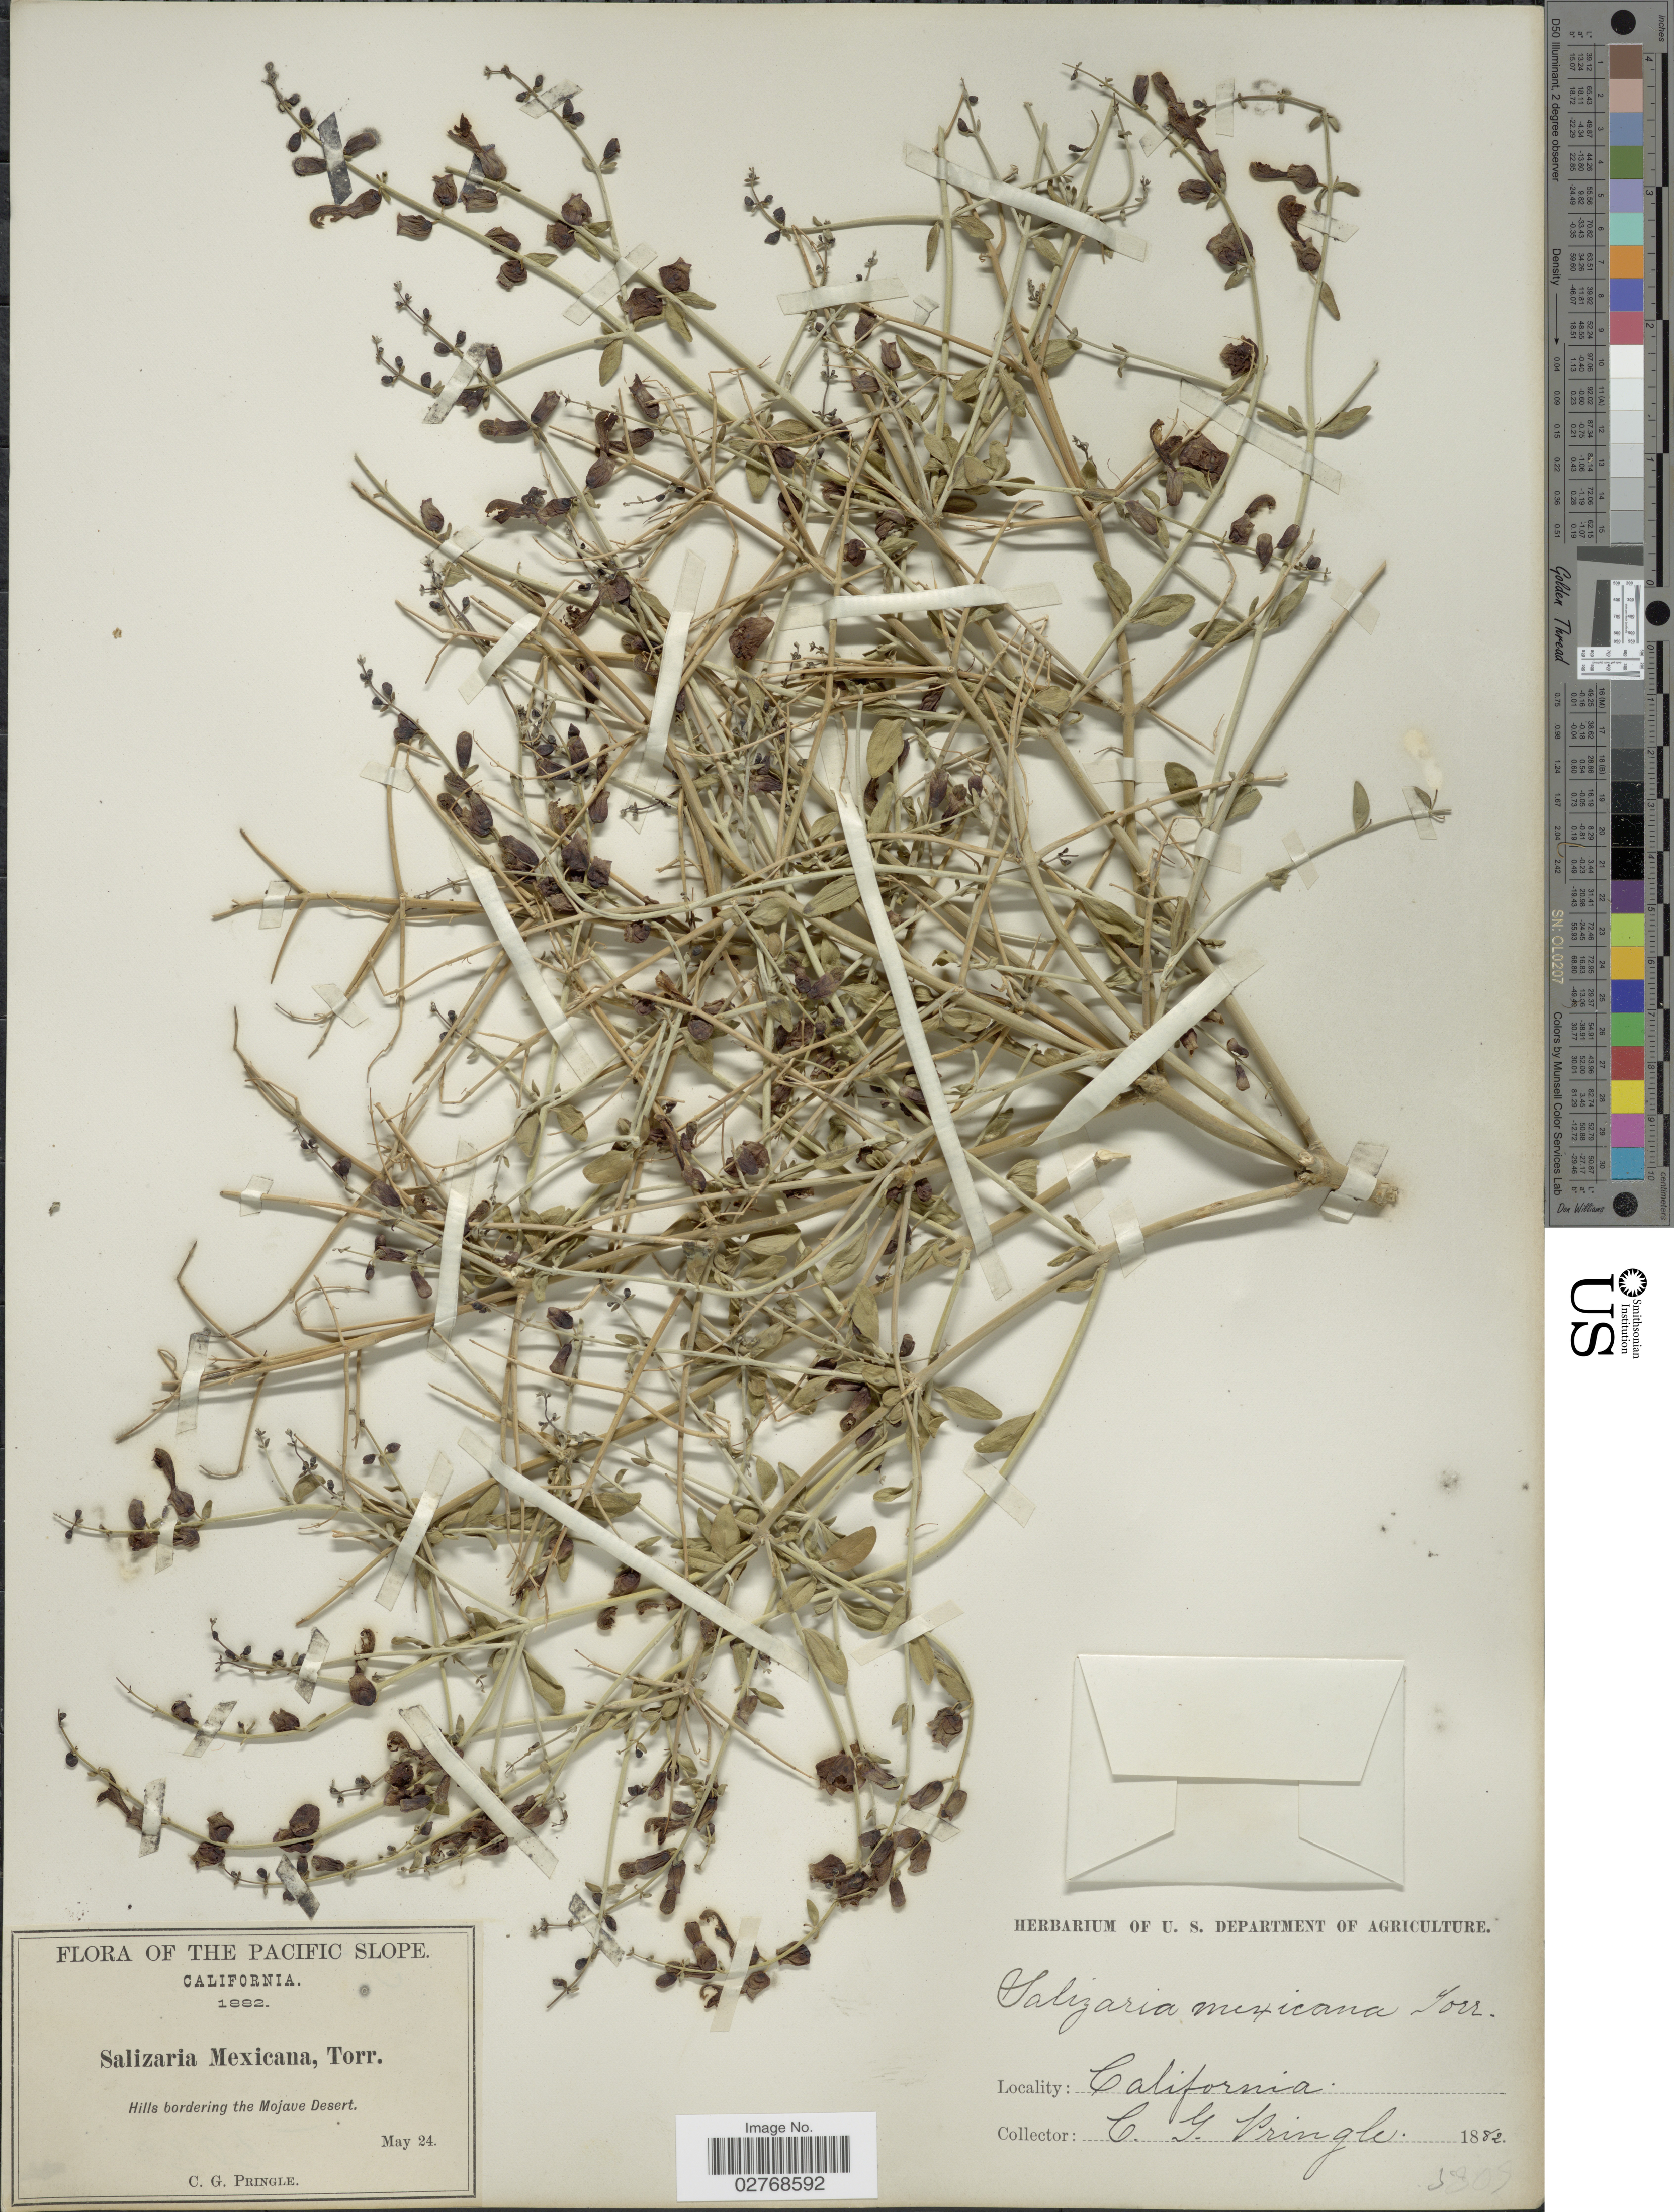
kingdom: Plantae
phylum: Tracheophyta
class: Magnoliopsida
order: Lamiales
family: Lamiaceae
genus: Scutellaria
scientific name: Scutellaria mexicana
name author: (Torr.) A.J. Paton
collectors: C. G. Pringle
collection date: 1882-05-24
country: United States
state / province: California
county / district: San Bernardino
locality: Pacific Slope. Hills bordering the Mojave Desert.